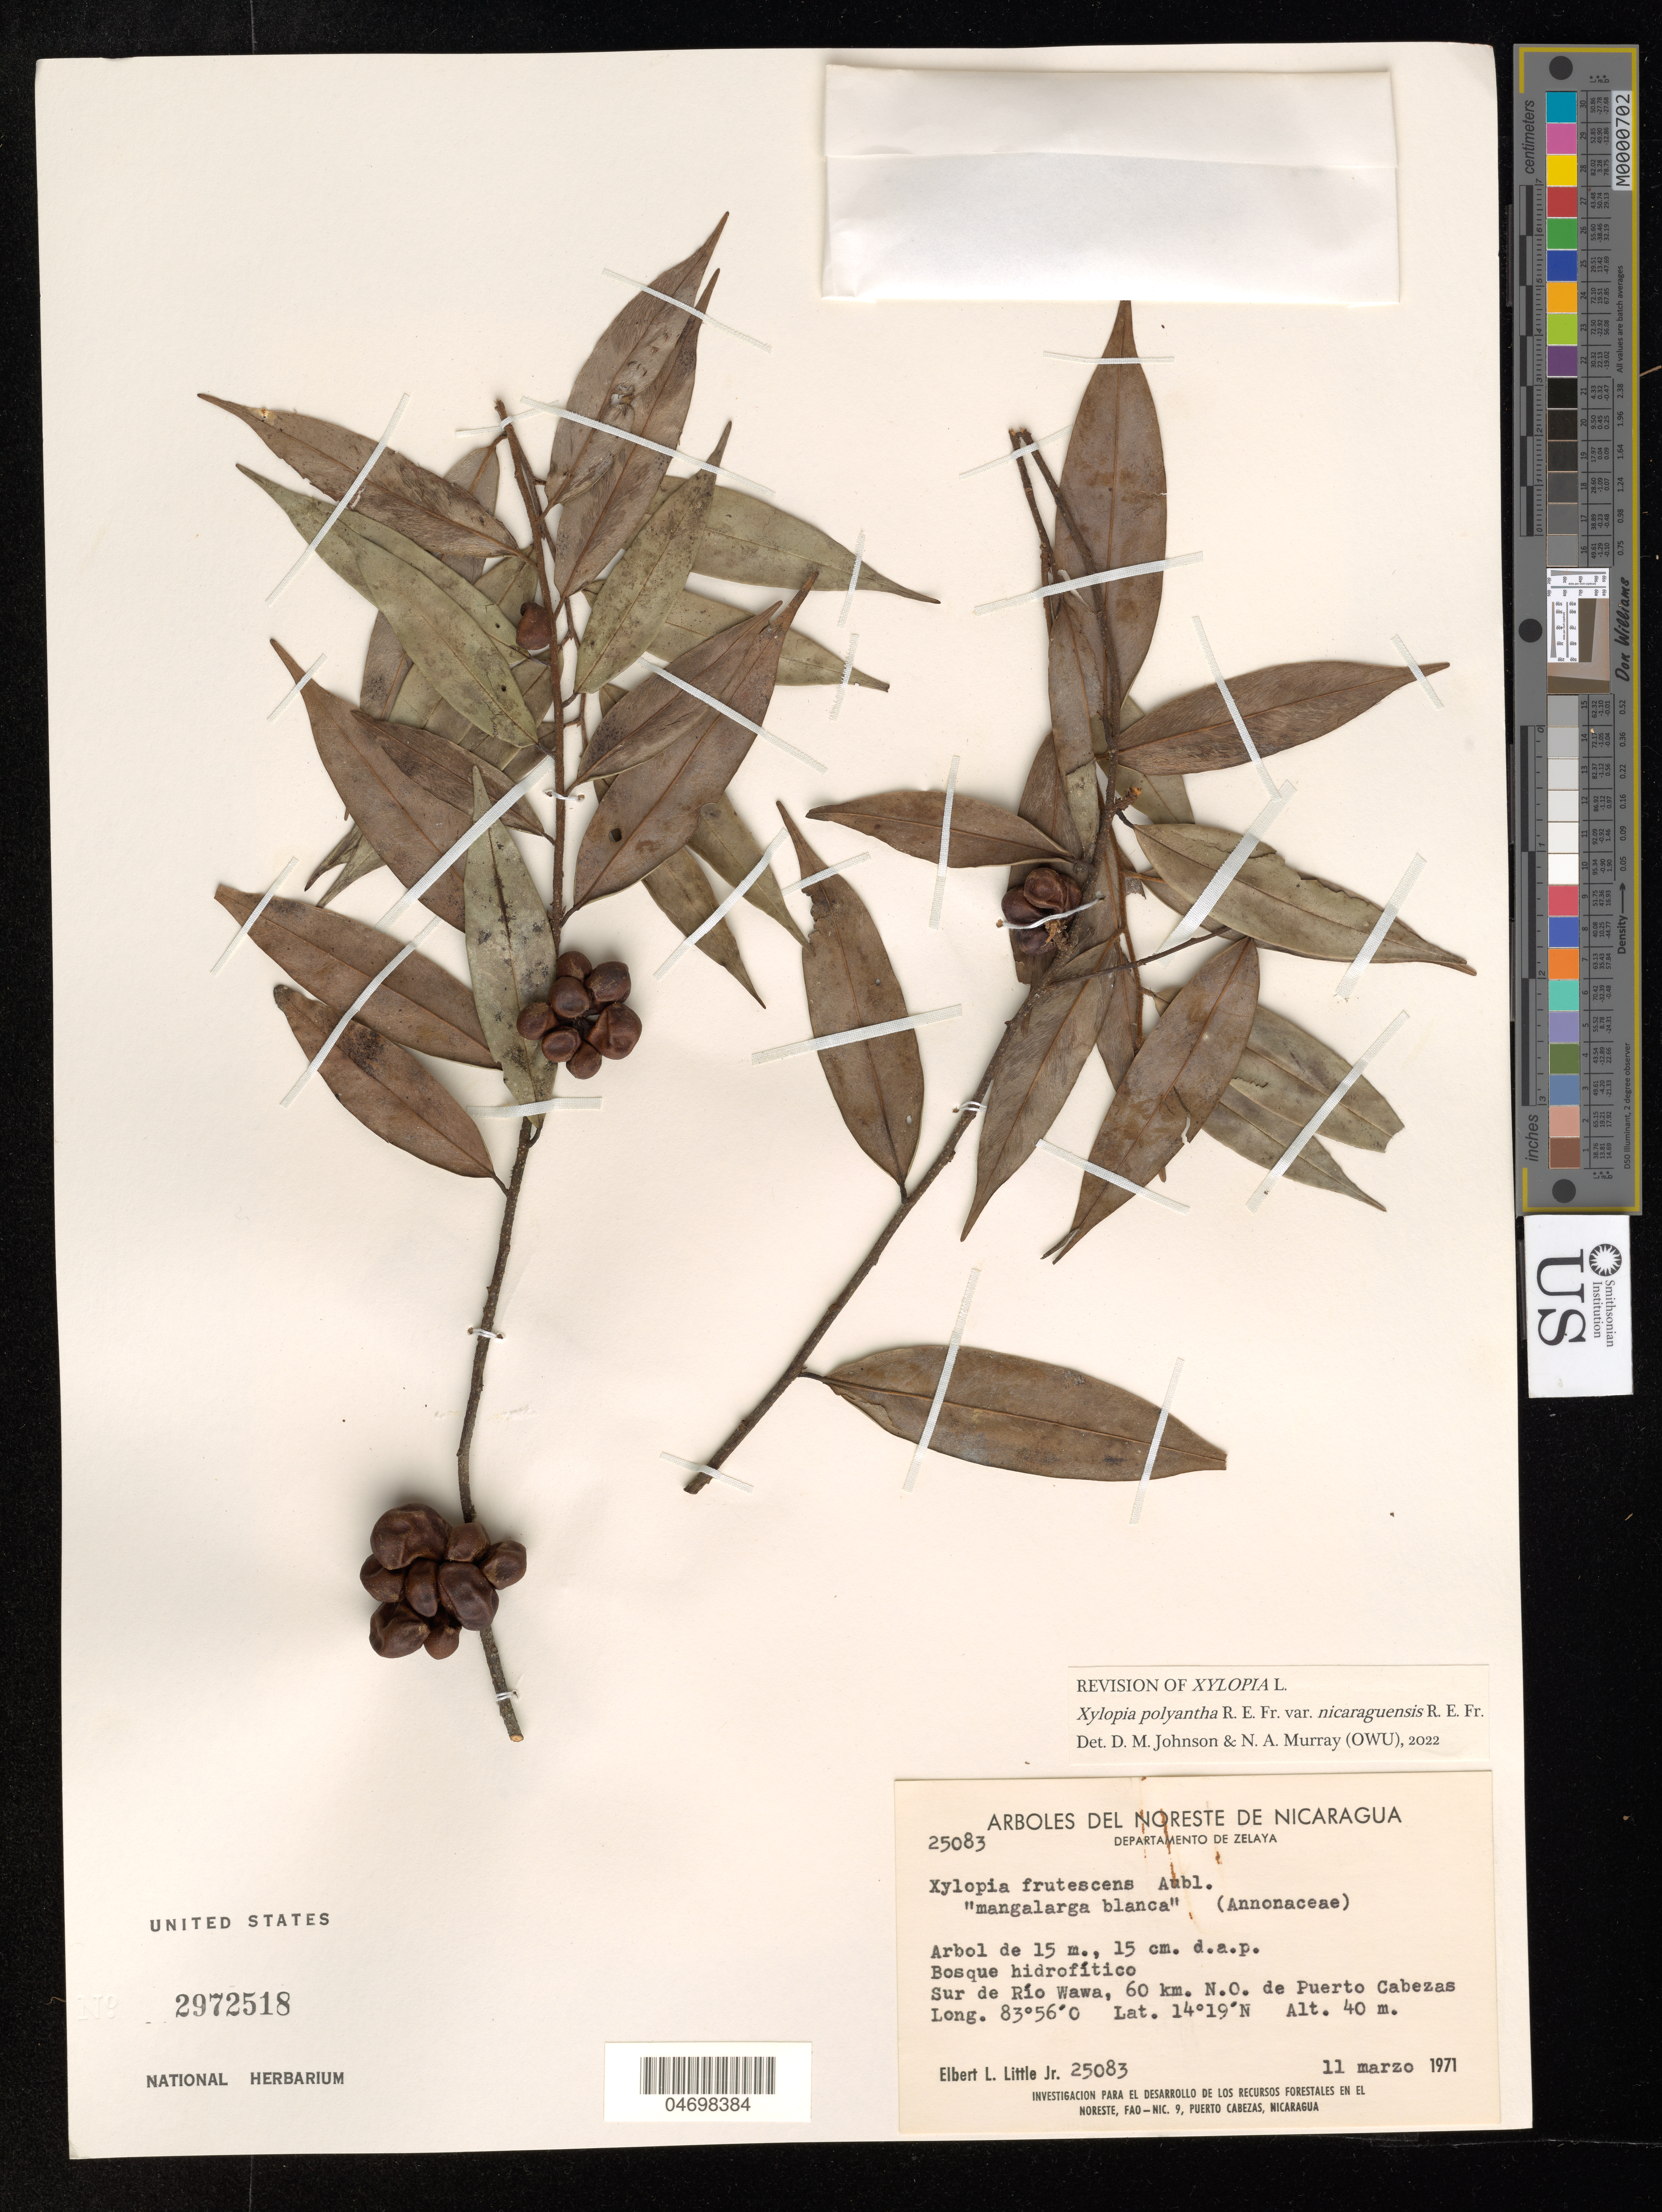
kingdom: Plantae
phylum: Tracheophyta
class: Magnoliopsida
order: Magnoliales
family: Annonaceae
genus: Xylopia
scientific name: Xylopia polyantha var. nicaraguensis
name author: R.E. Fr.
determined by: Johnson, D. M.; Murray, N. A.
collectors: E. L. Little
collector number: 25083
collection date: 1971-03-11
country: Nicaragua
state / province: Atlántico Norte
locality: Noreste de Nicaragua. Departamento de Zelaya. Sur de Río Wawa, 60 km. N.O. de Puerto Cabezas.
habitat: Bosque hidrofitico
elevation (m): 40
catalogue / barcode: US 2972518